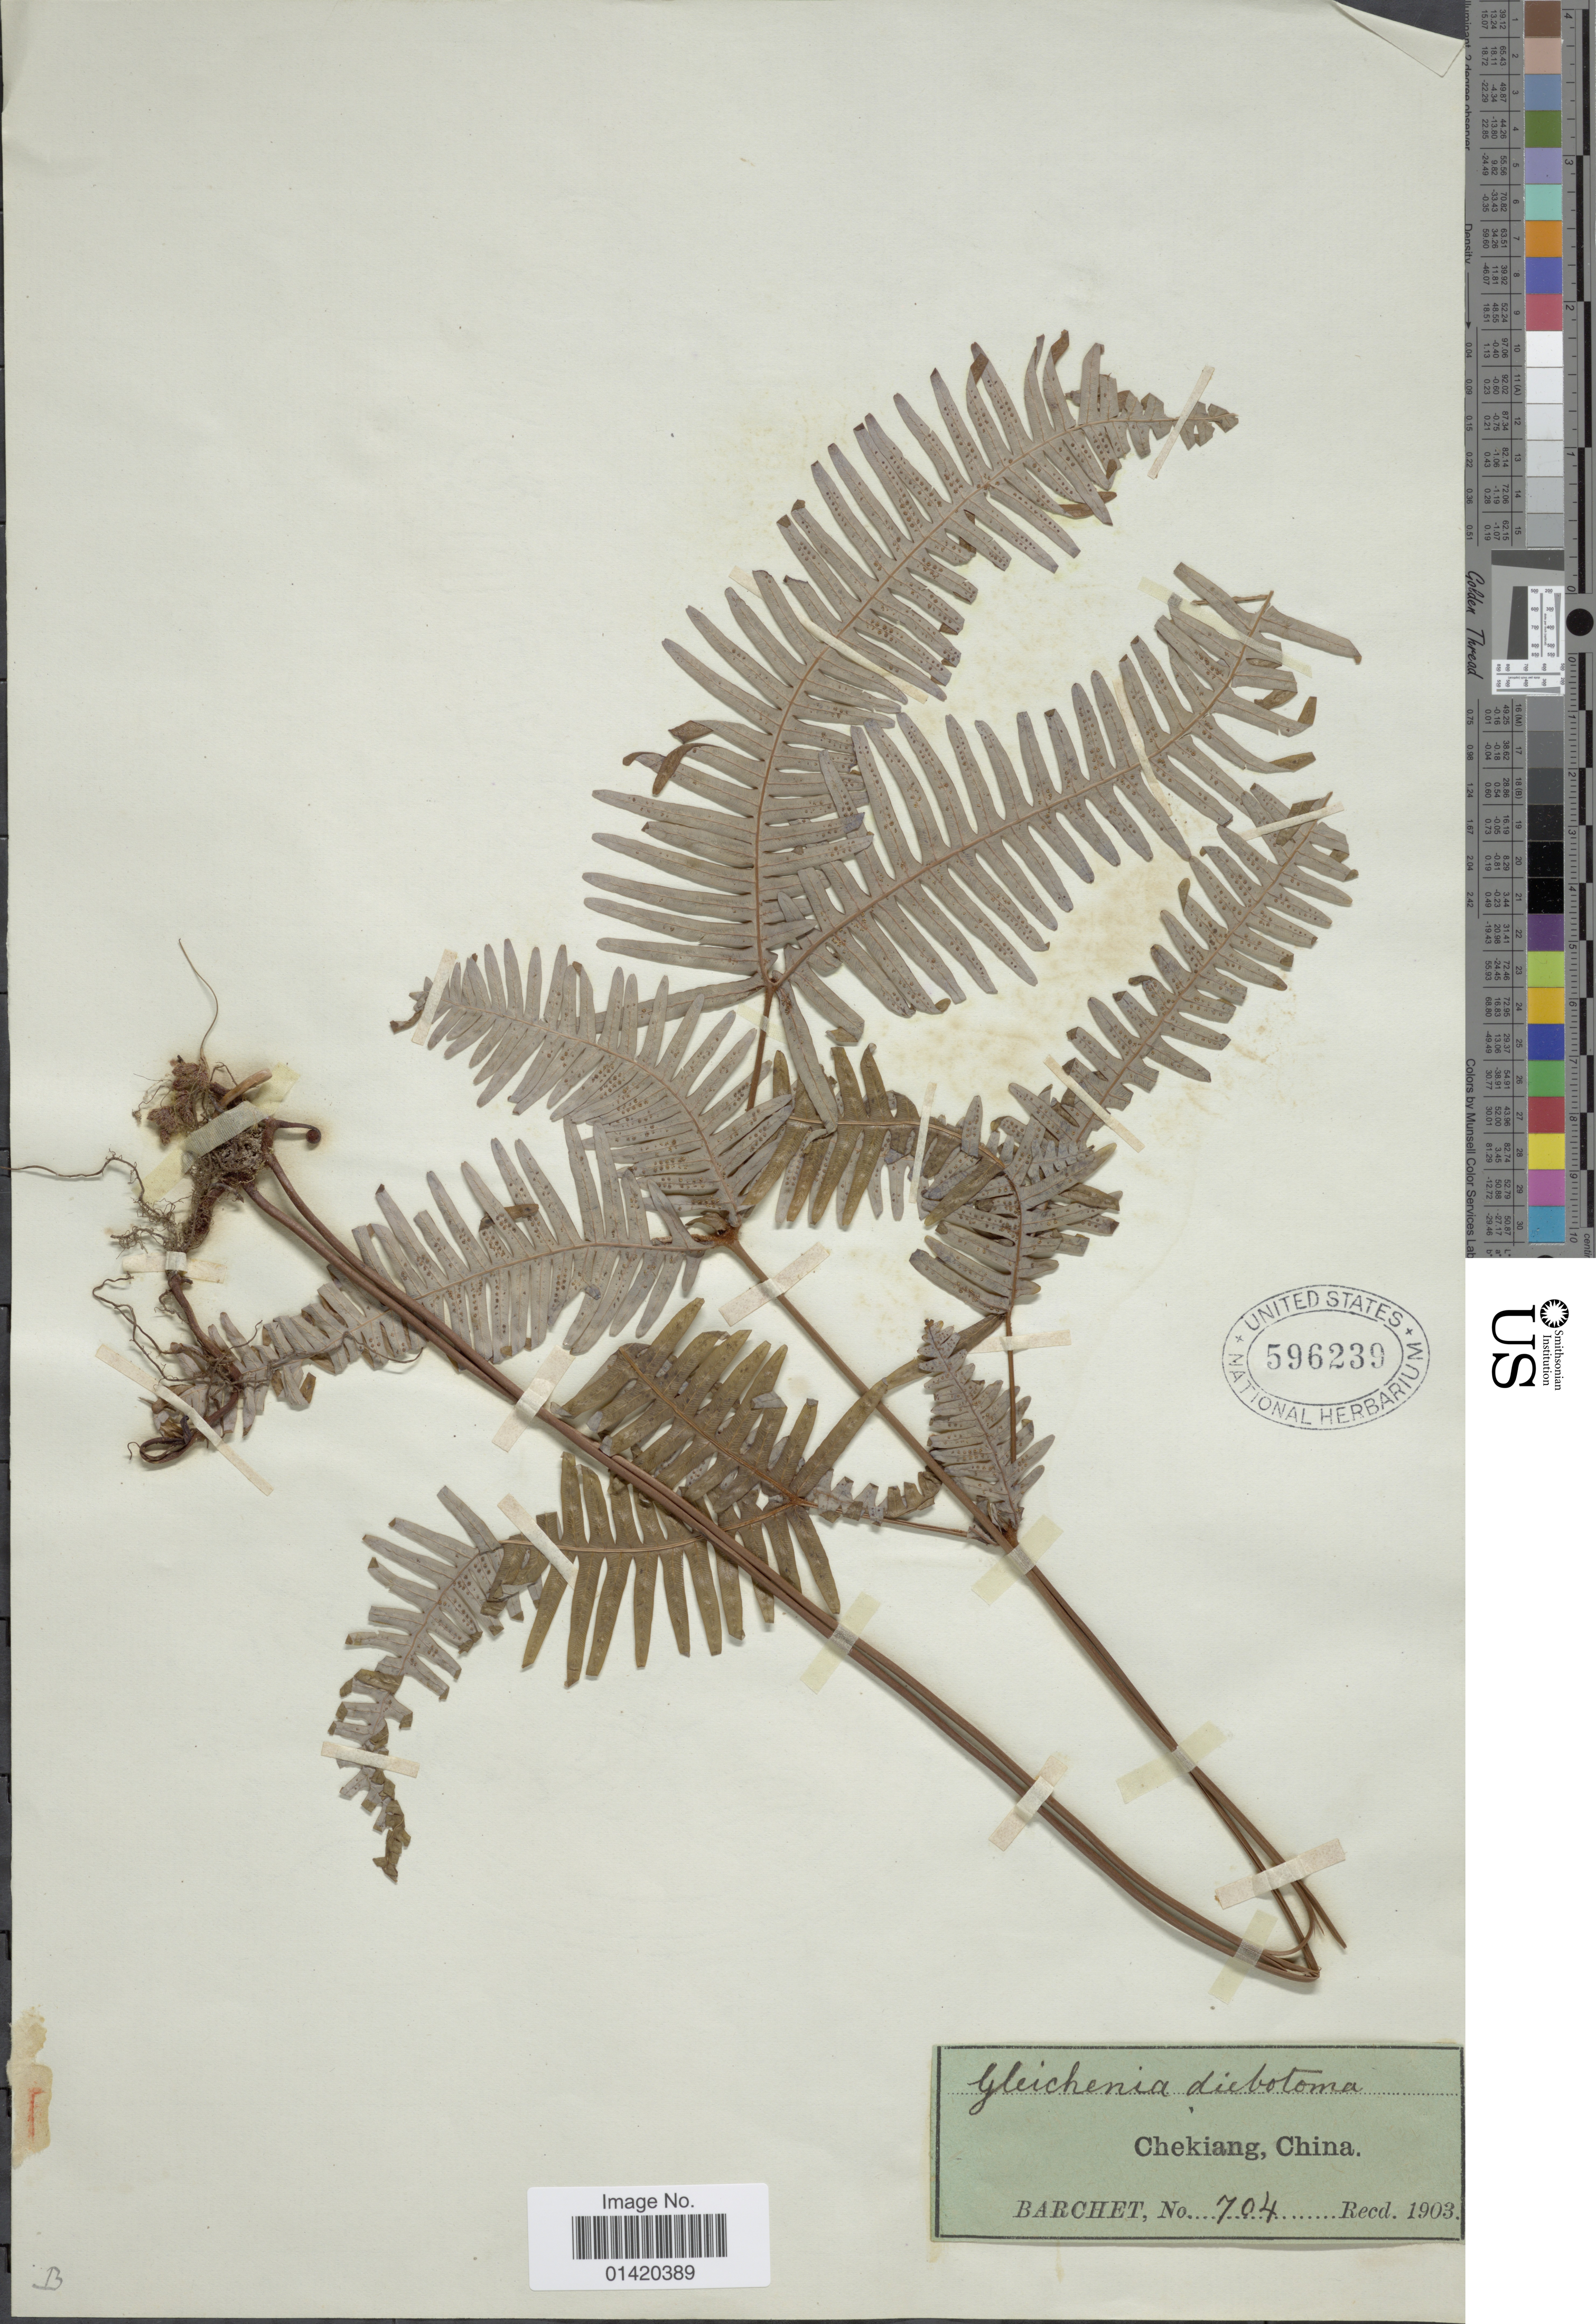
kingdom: Plantae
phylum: Tracheophyta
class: Polypodiopsida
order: Gleicheniales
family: Gleicheniaceae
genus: Dicranopteris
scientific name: Dicranopteris linearis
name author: (Burm. f.) Underw.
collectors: S. P. Barchet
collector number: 704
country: China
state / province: Zhejiang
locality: Chekiang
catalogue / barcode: US 596239